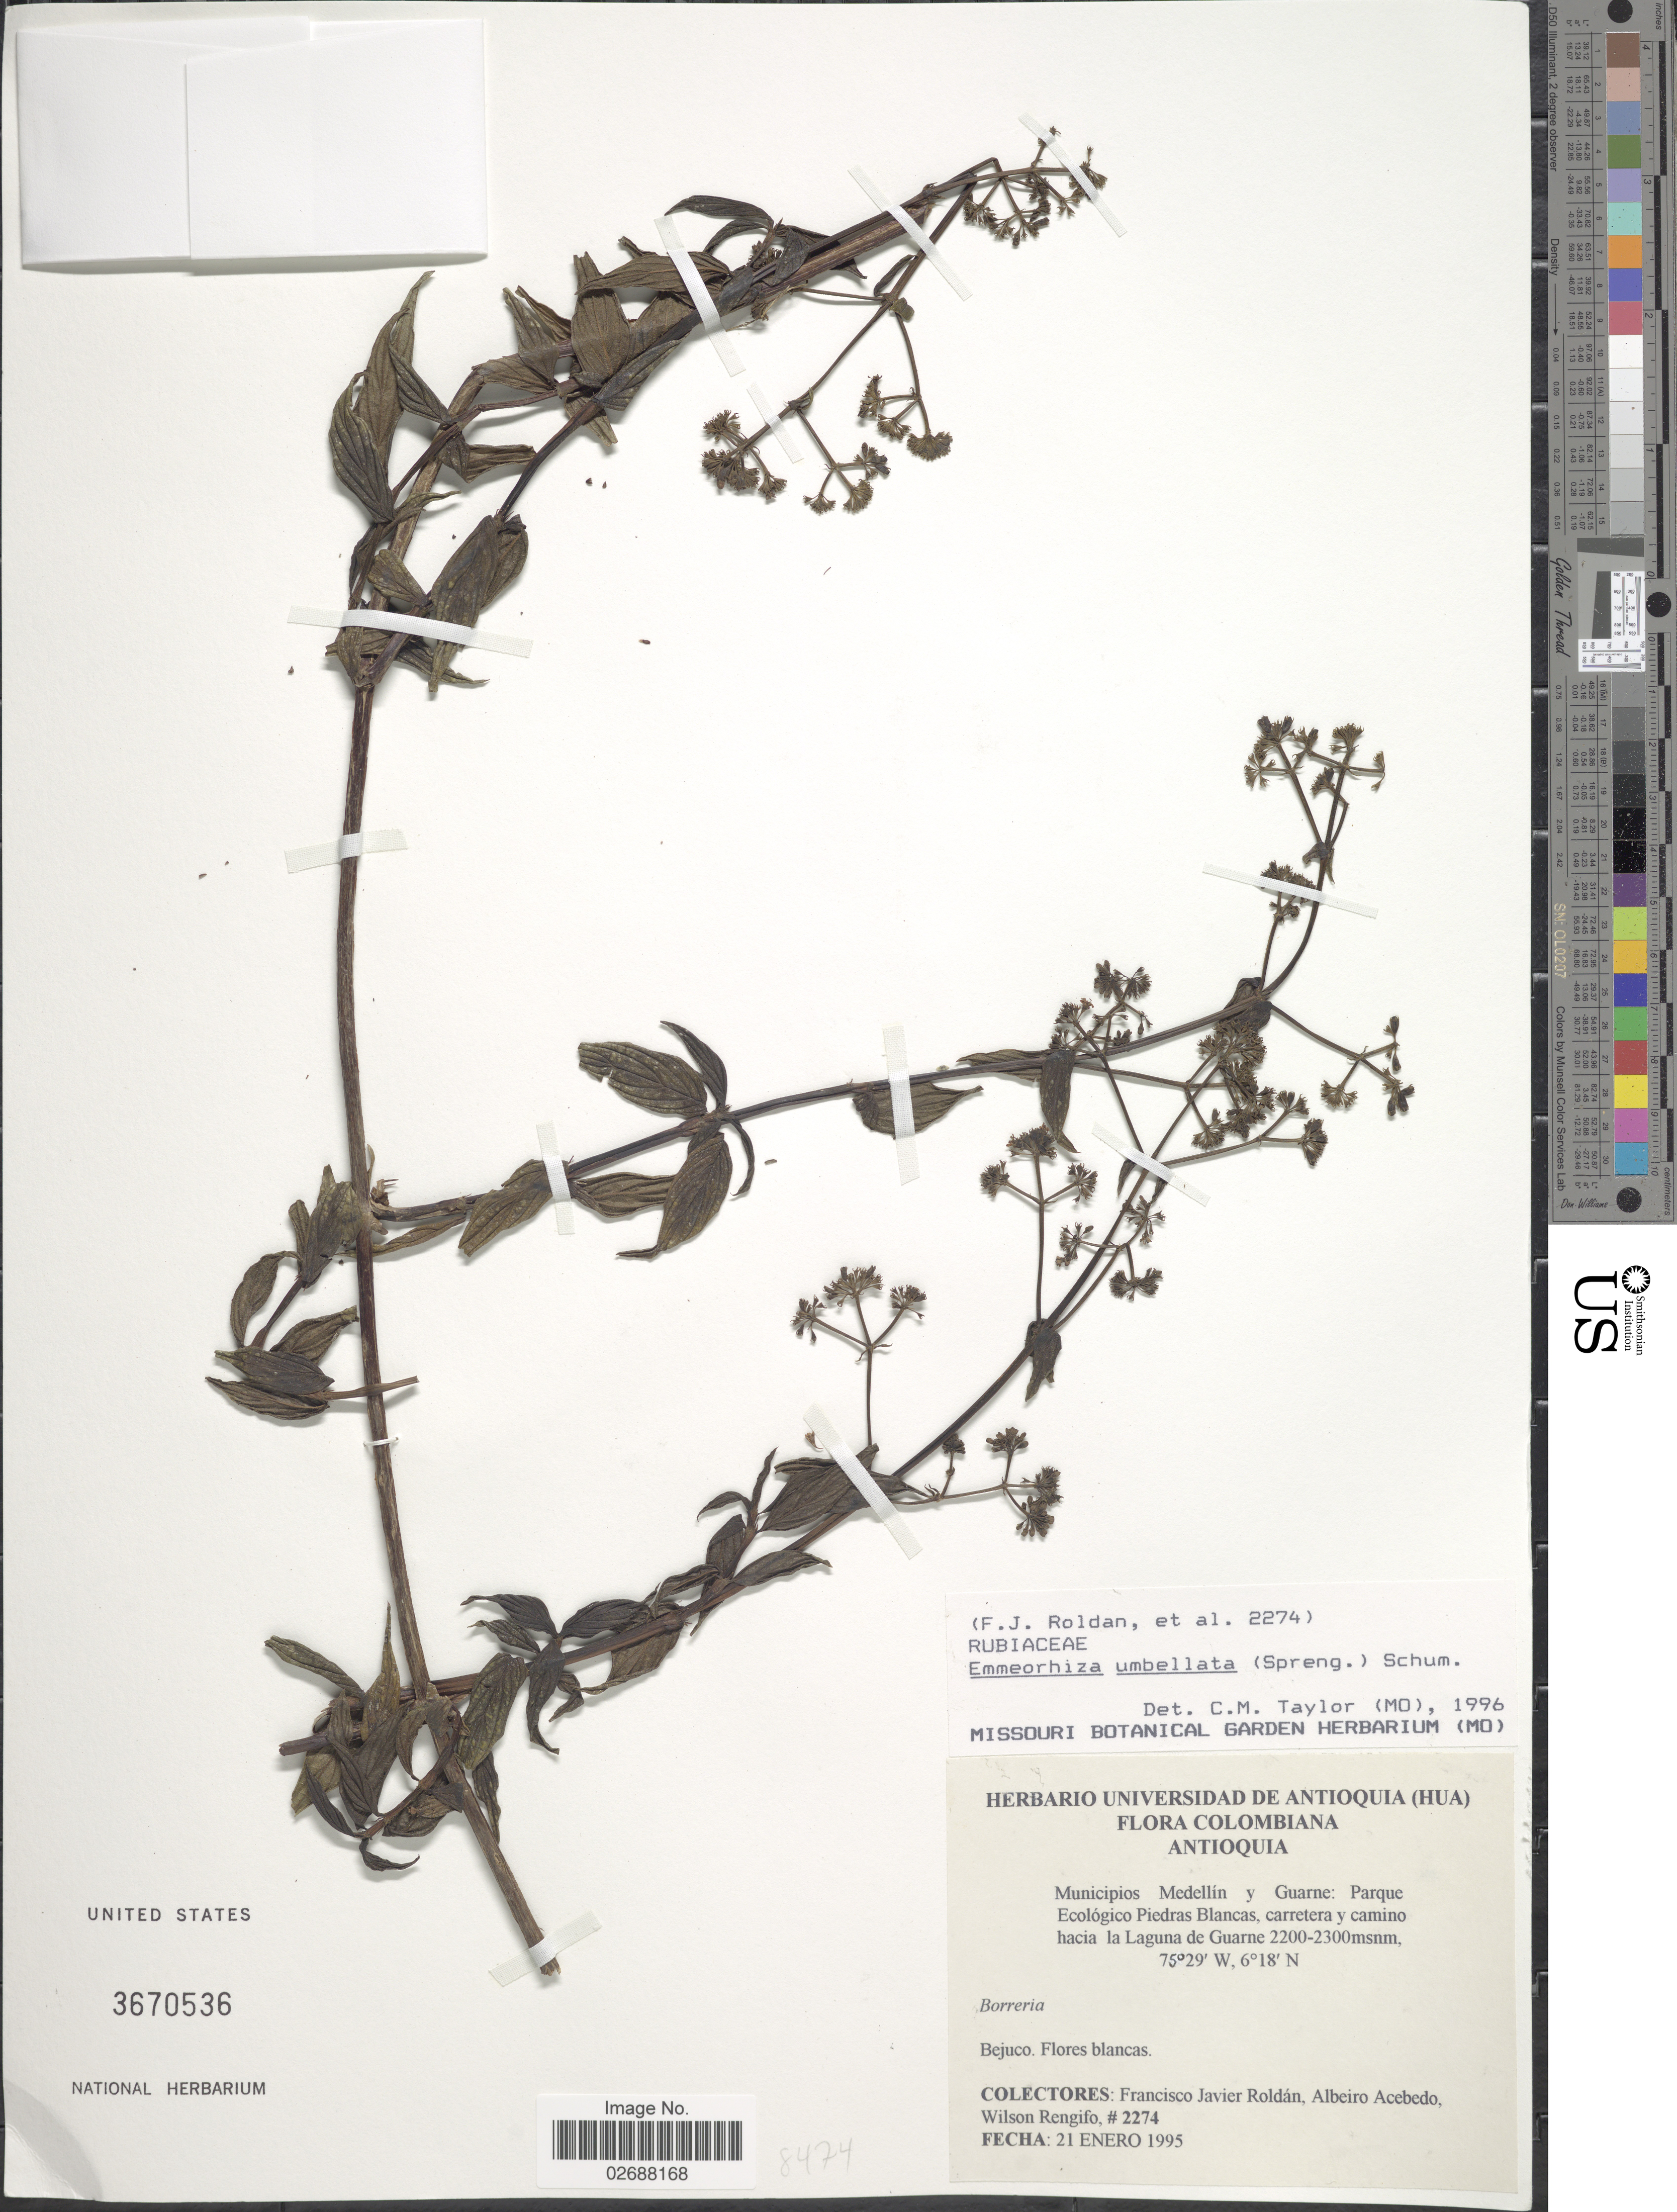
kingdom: Plantae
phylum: Tracheophyta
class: Magnoliopsida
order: Gentianales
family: Rubiaceae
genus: Emmeorhiza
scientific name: Emmeorhiza umbellata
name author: (Spreng.) K. Schum.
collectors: F. J. Roldán, A. Acebedo & W. Rengifo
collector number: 2274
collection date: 1995-01-21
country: Colombia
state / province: Antioquia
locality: Municipios Medellin y Guarne: parque Ecologica Piedras Blancas carretera y camino hacia la Laguna de Guarne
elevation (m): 2200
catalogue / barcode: US 36070536